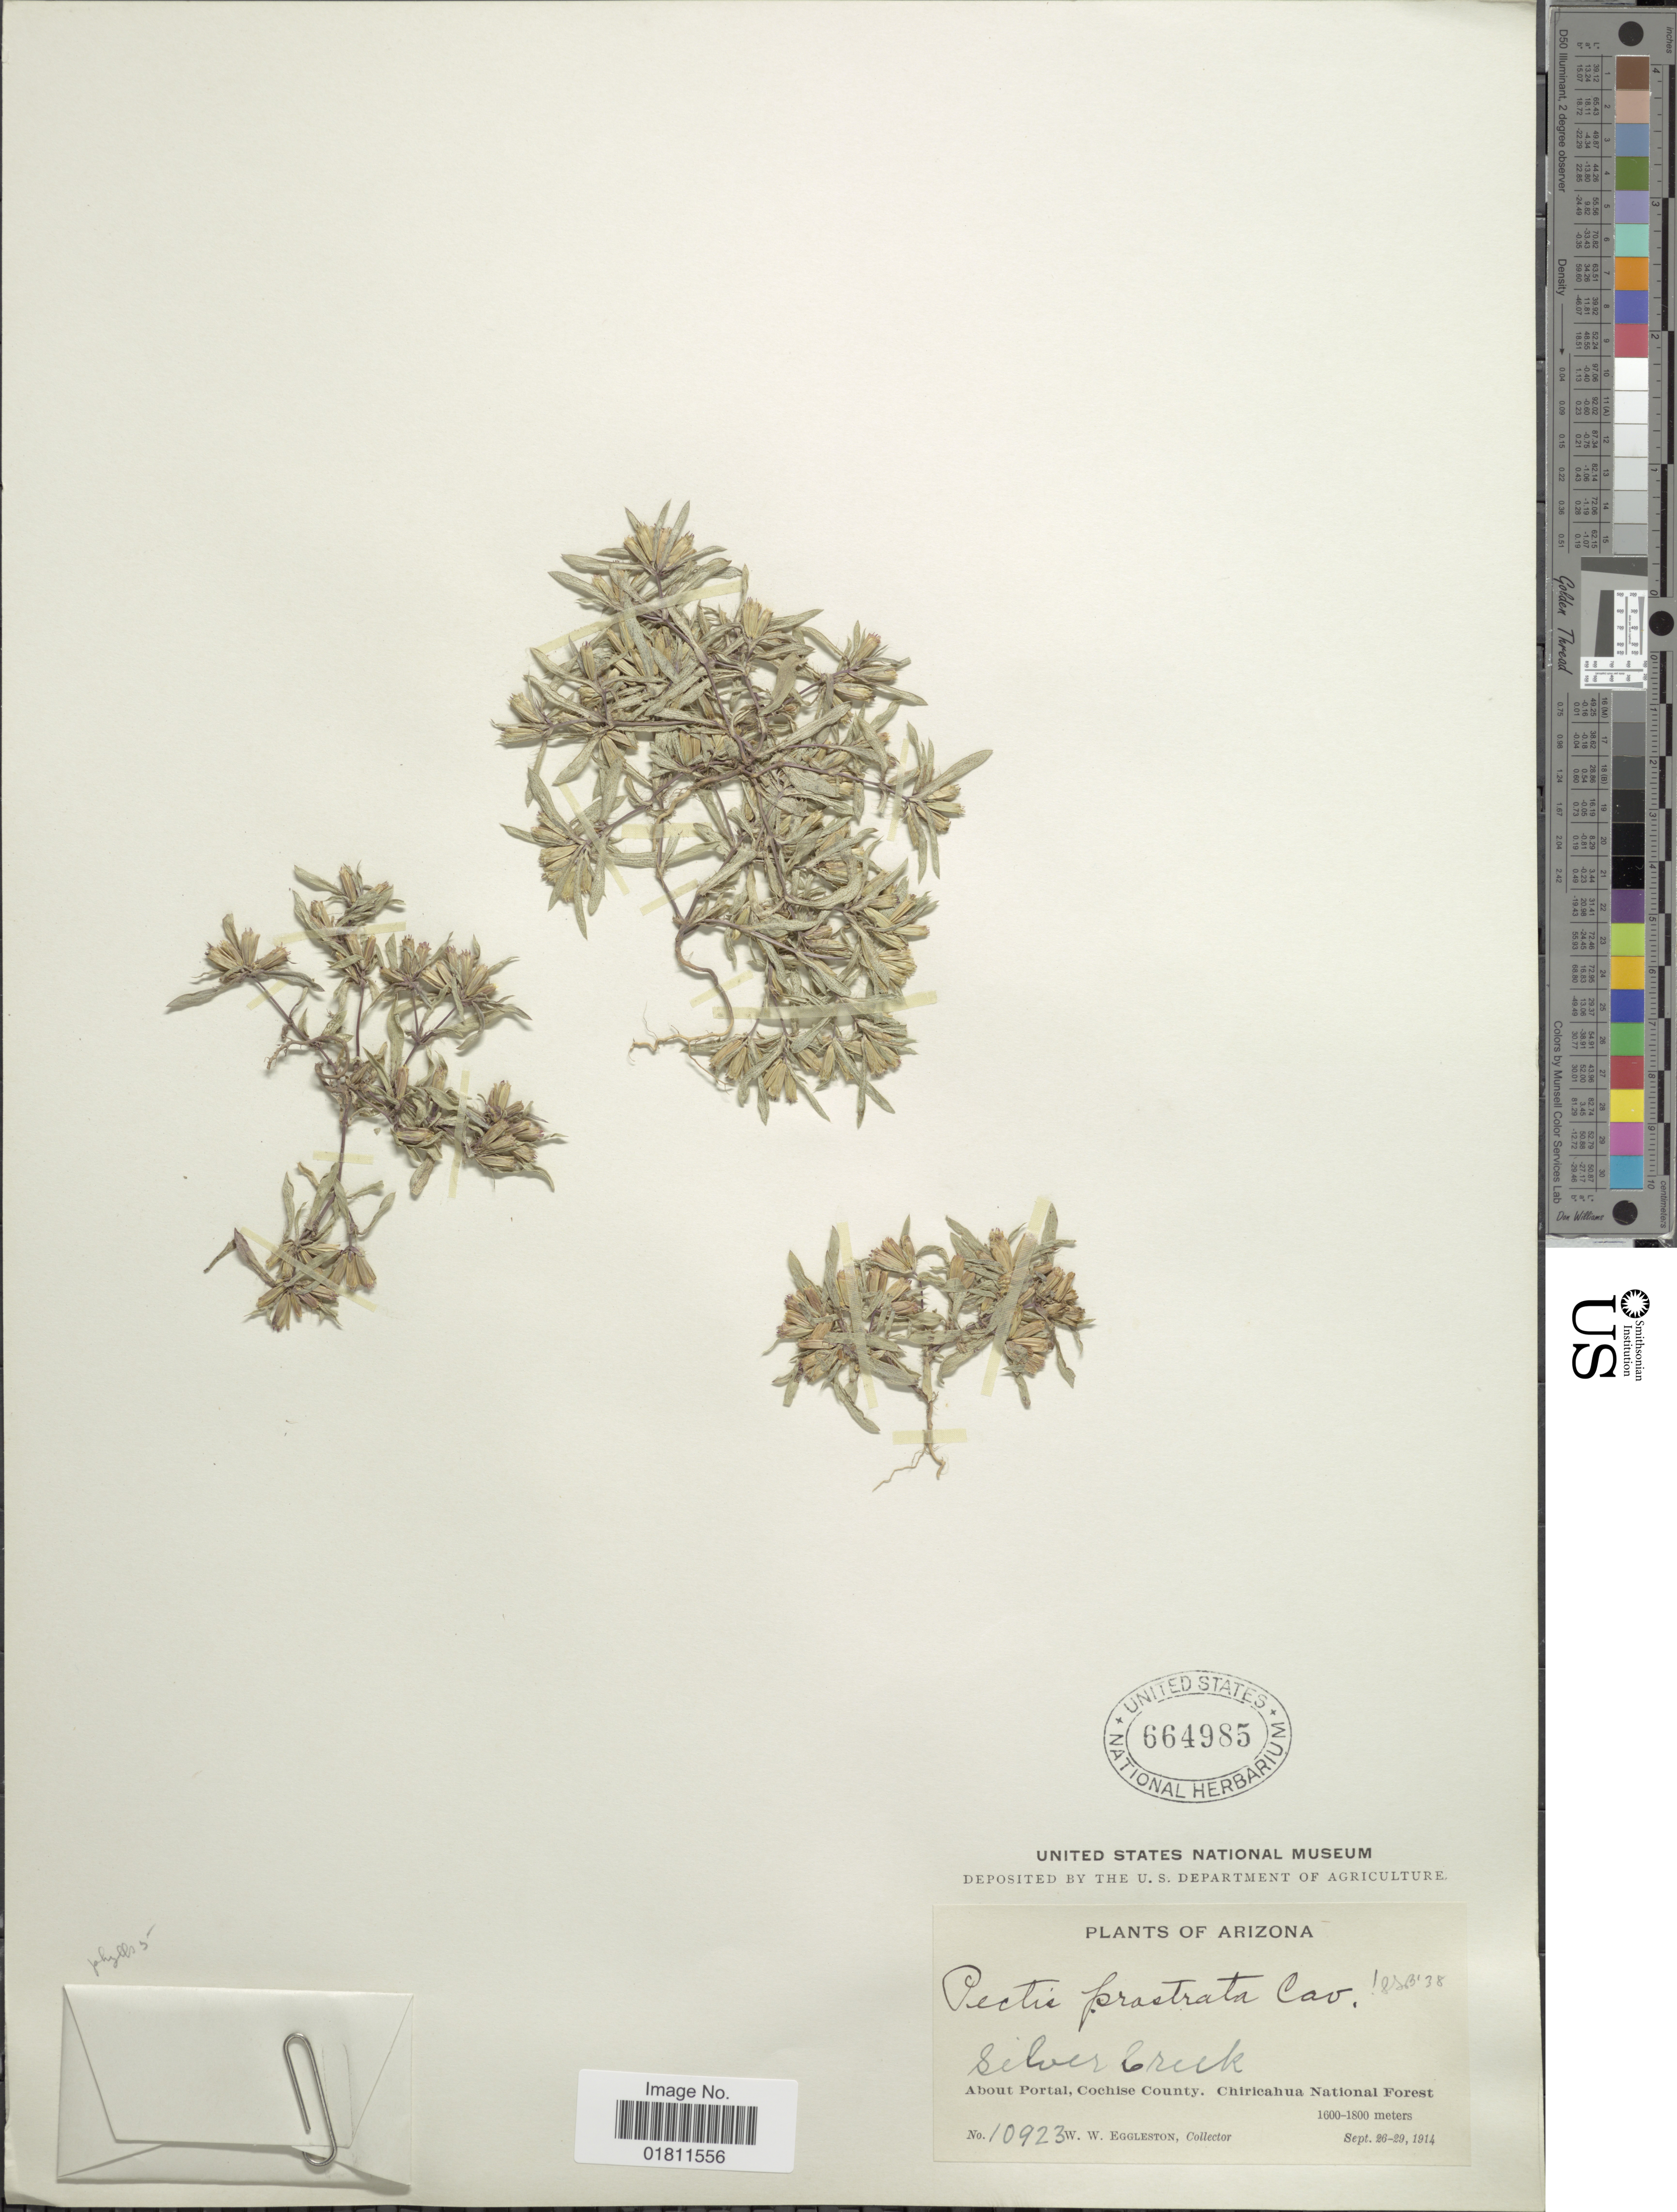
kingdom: Plantae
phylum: Tracheophyta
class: Magnoliopsida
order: Asterales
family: Asteraceae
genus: Pectis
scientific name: Pectis prostrata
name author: Cav.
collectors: W. W. Eggleston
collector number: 10923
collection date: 1914-09-26/1914-09-29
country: United States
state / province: Arizona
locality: Arizona. Selver Creek, About Portal, Cochise County, Chiricahua National Forest.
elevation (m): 1600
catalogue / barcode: US 664985